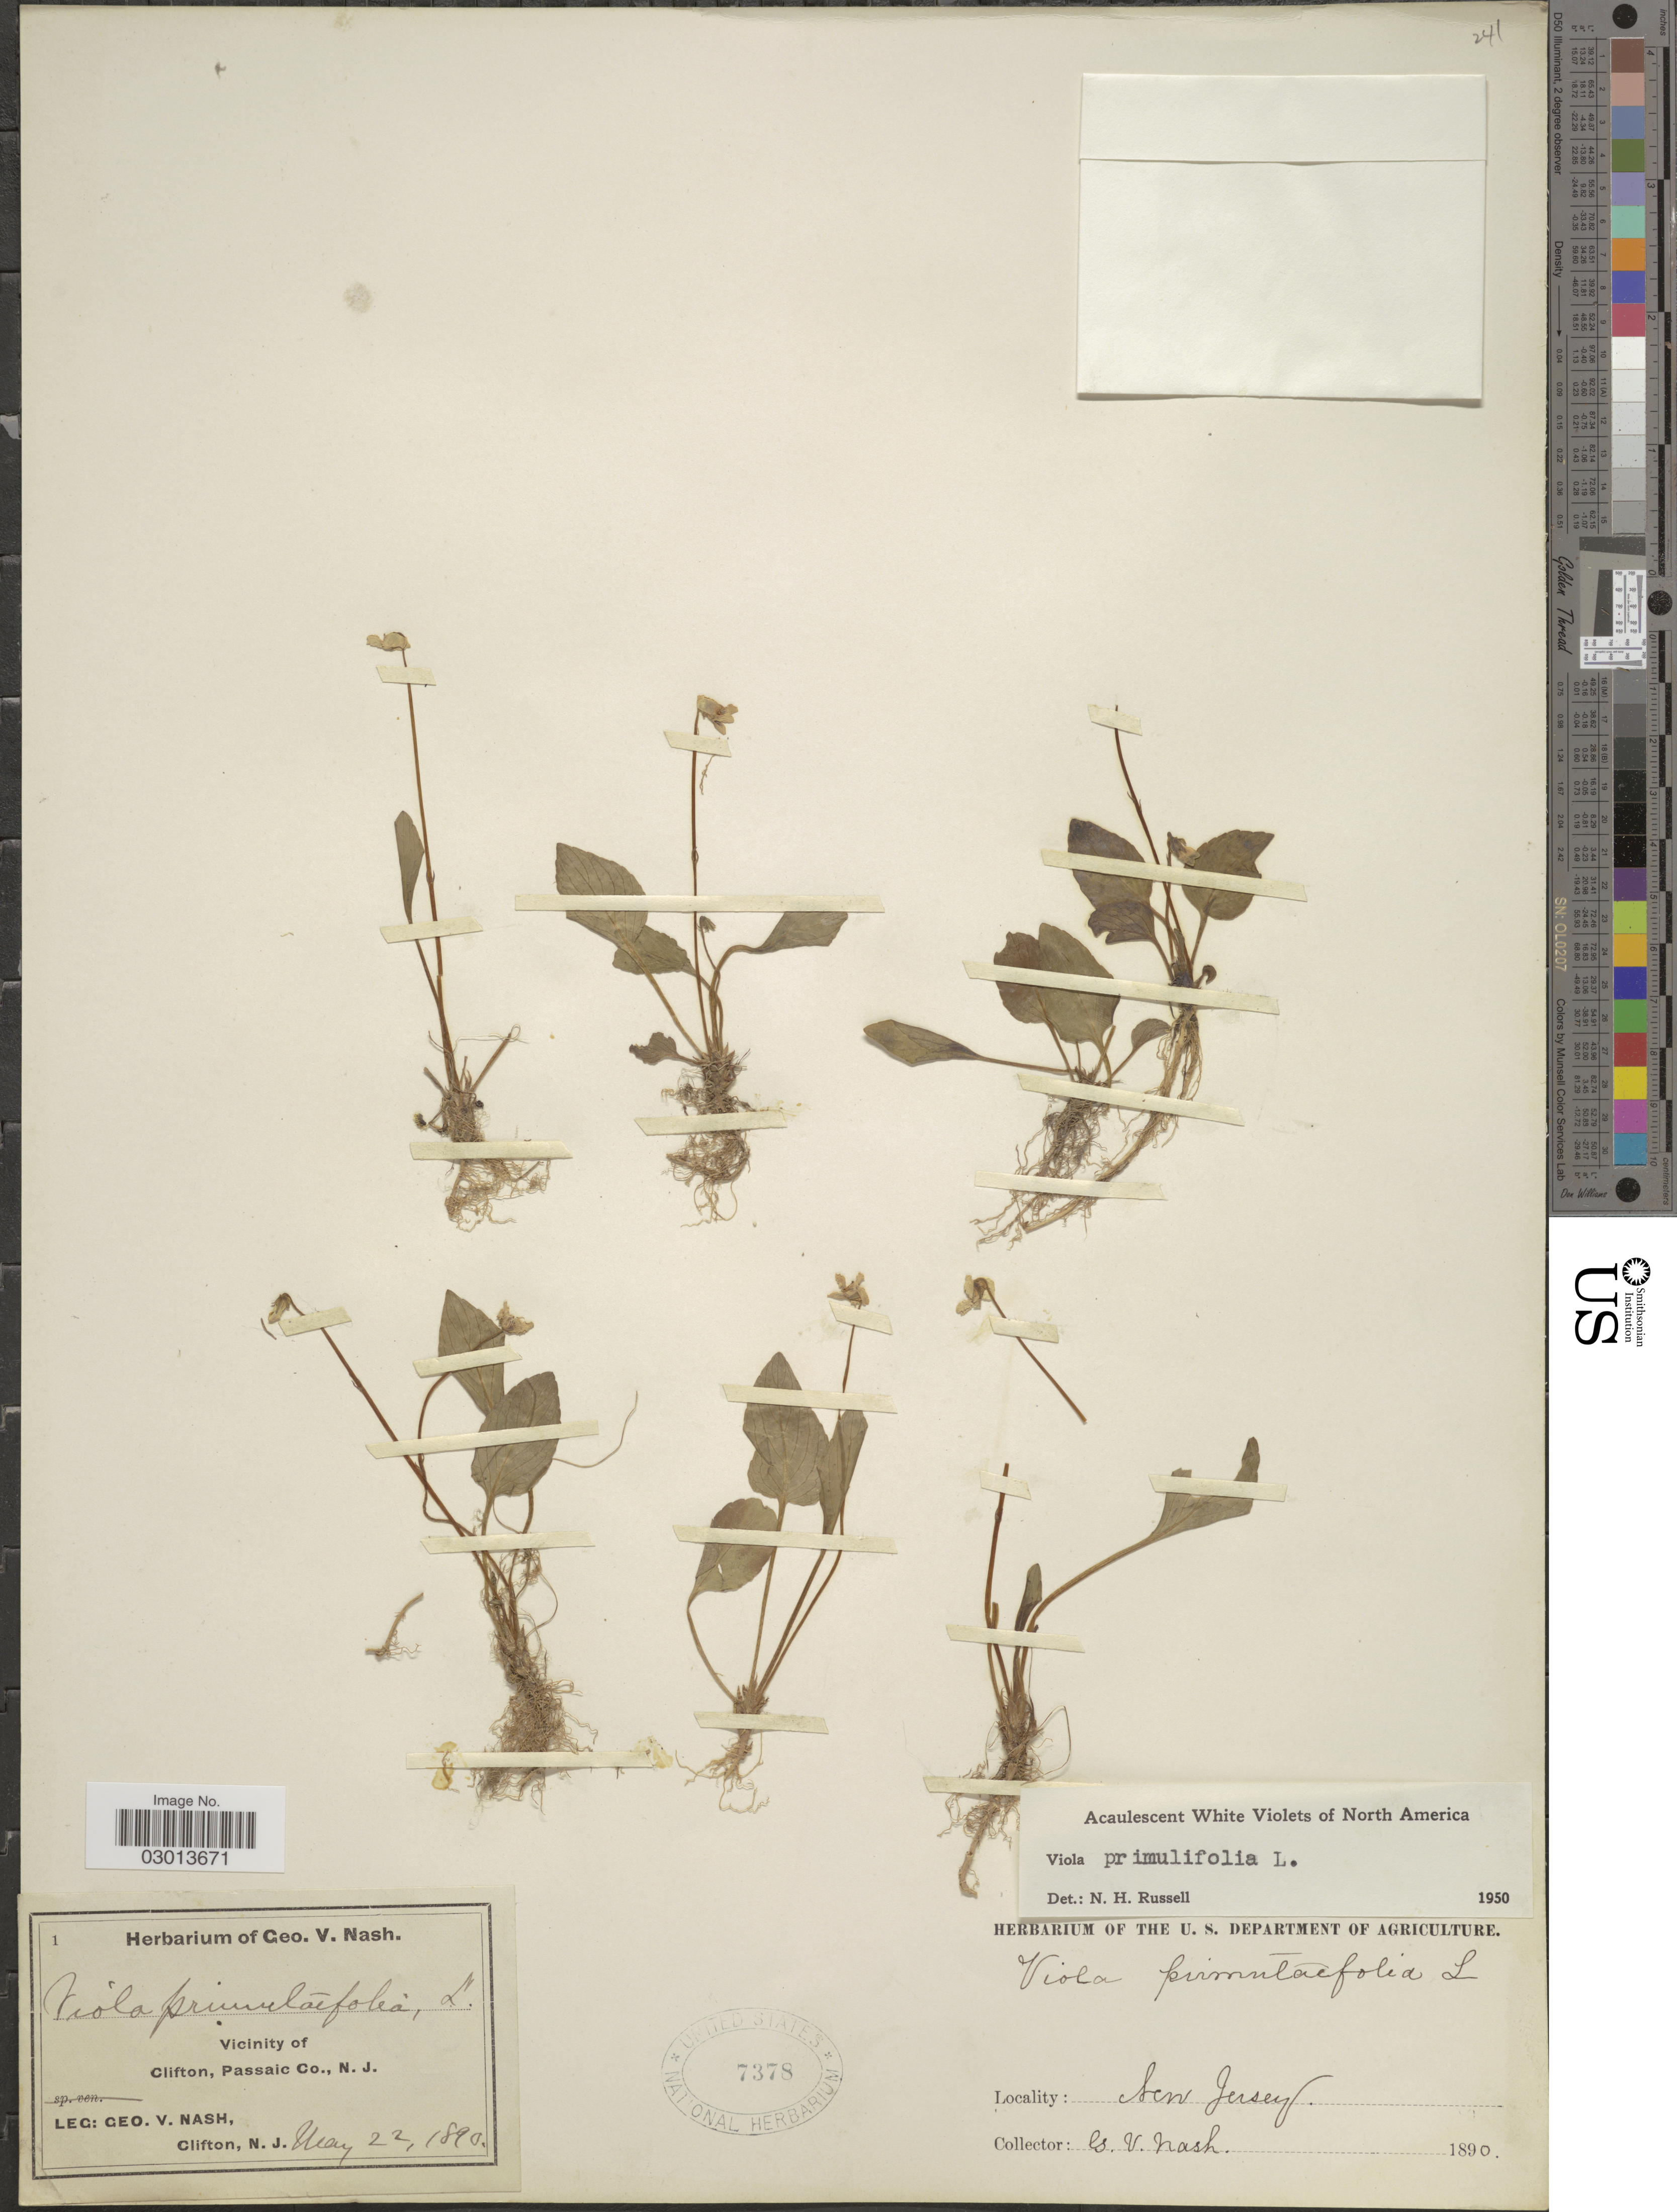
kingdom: Plantae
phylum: Tracheophyta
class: Magnoliopsida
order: Malpighiales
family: Violaceae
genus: Viola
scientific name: Viola primulifolia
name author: L.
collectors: G. V. Nash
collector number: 1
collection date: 1890-05-22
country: United States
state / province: New Jersey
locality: Vicinity of Clifton, Passaic Co., N.J.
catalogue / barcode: US 7378